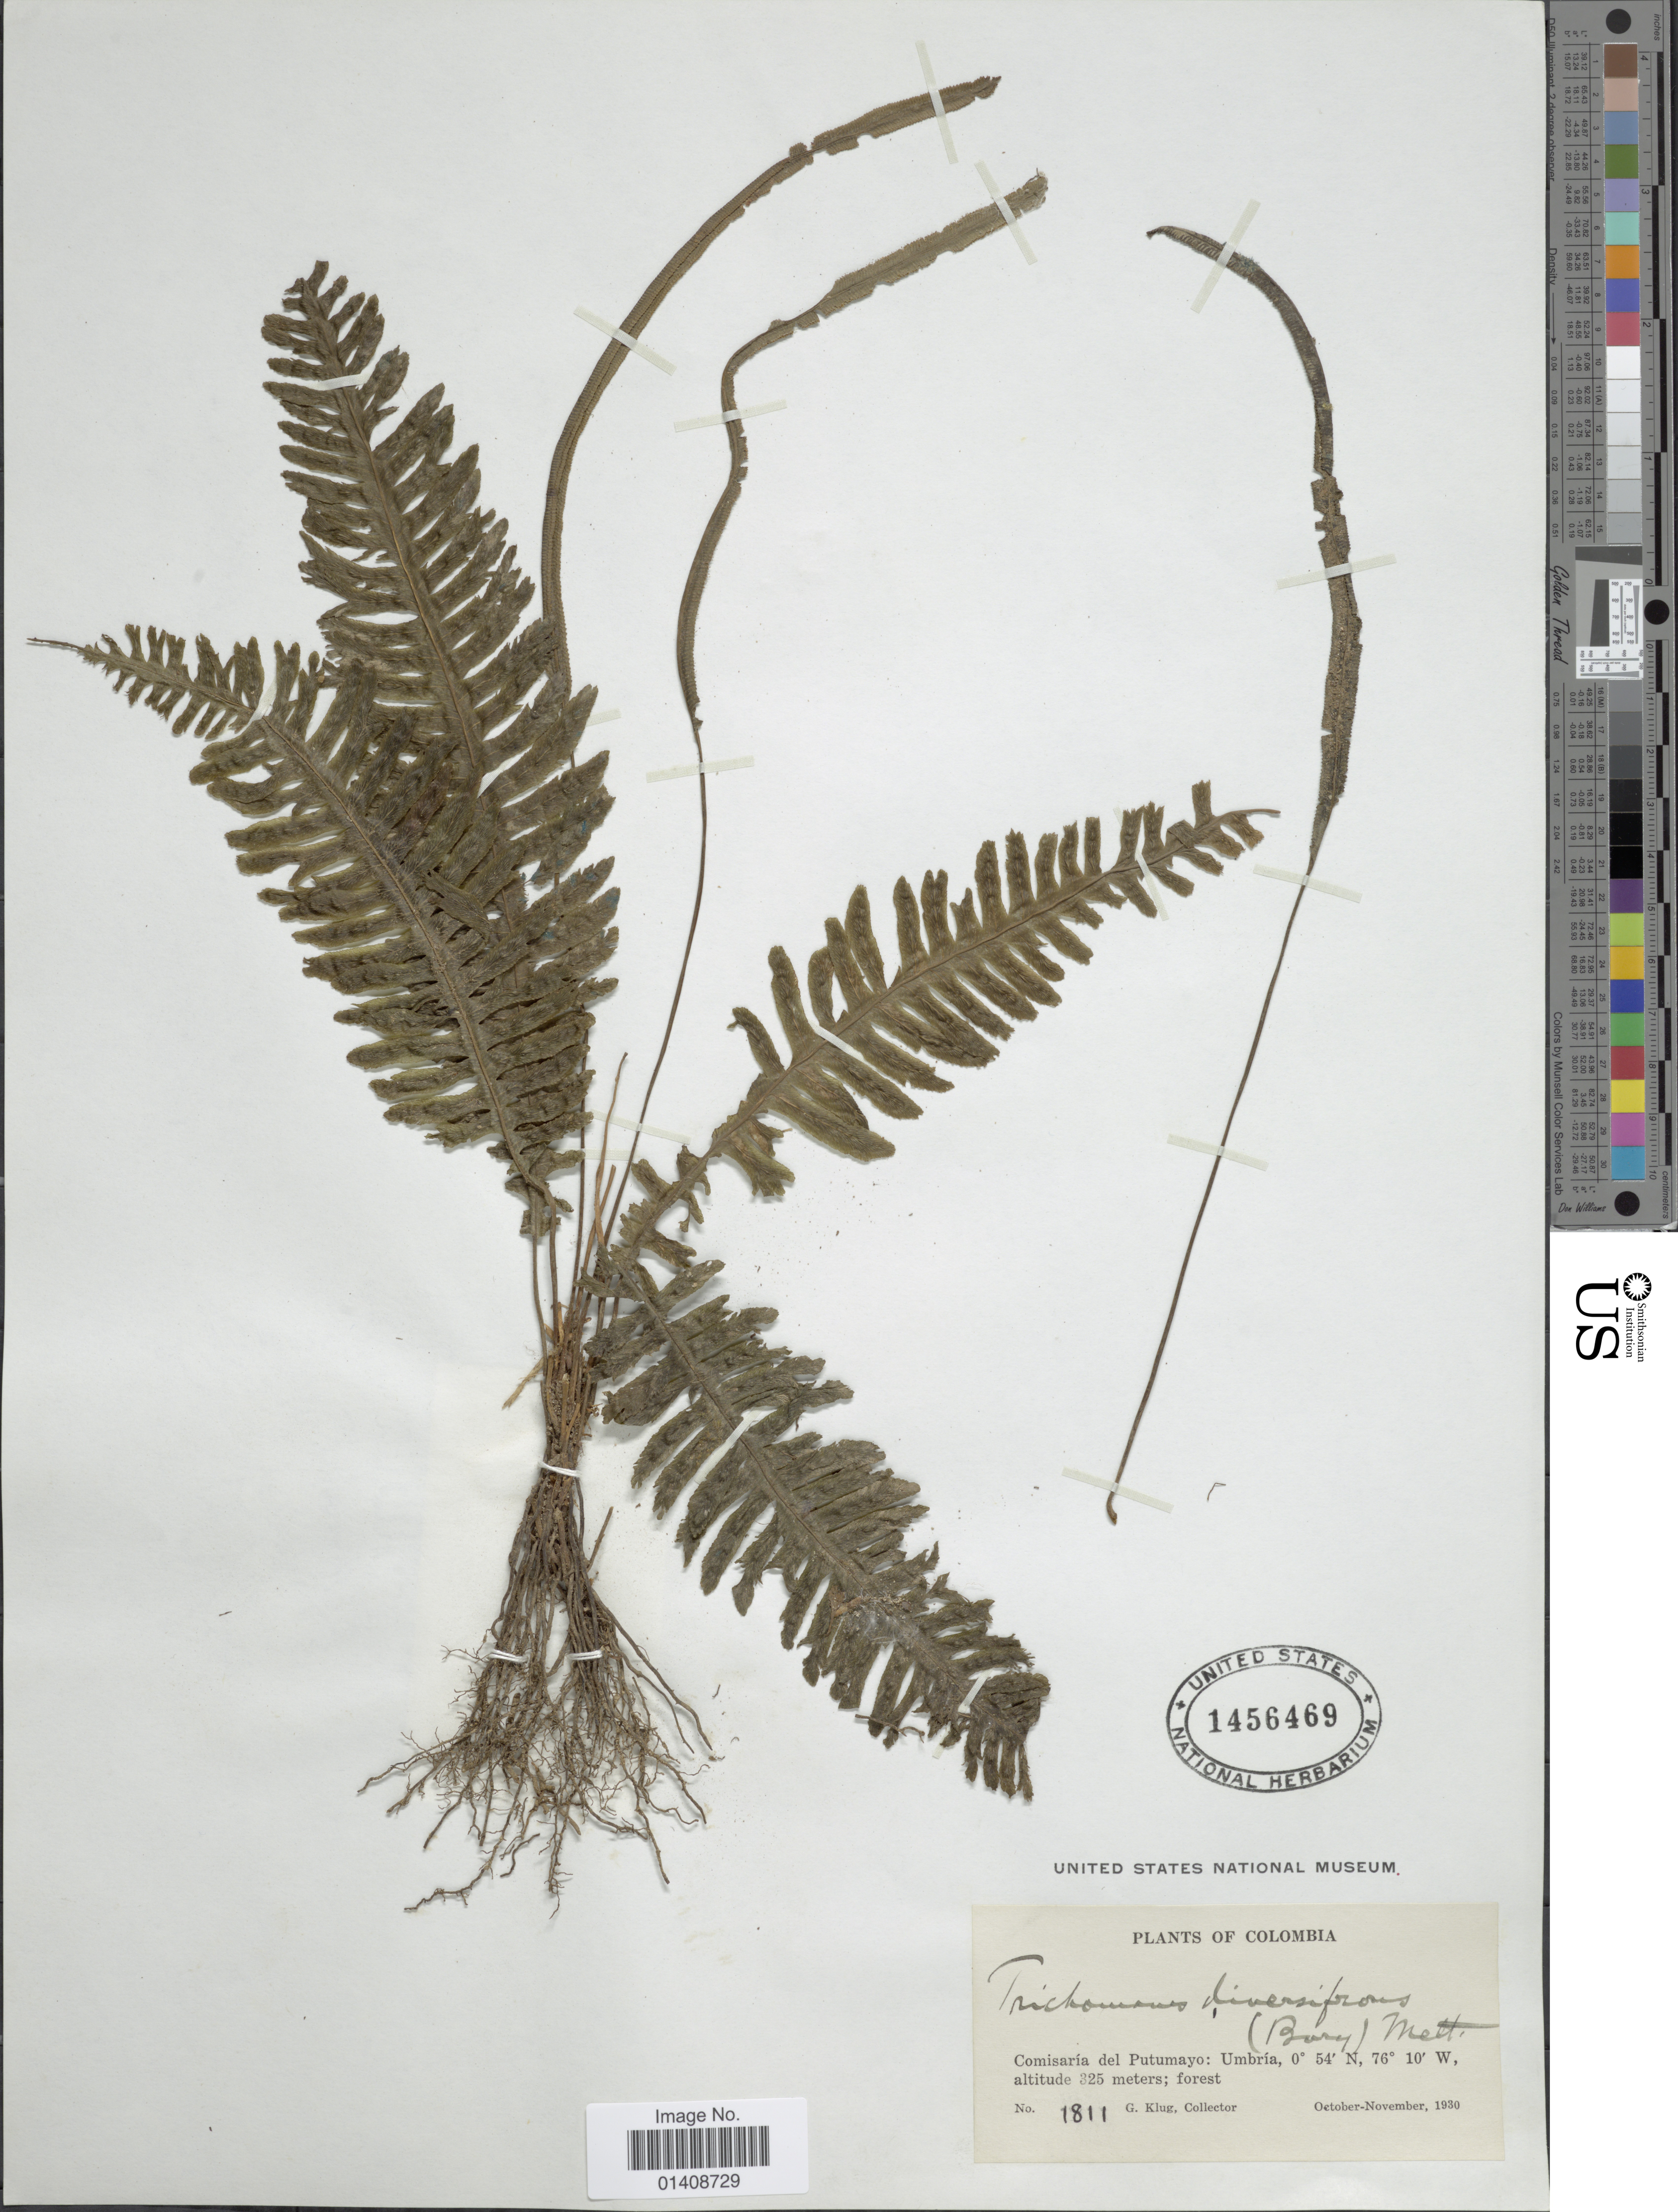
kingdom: Plantae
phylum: Tracheophyta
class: Polypodiopsida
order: Hymenophyllales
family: Hymenophyllaceae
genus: Trichomanes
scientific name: Trichomanes diversifrons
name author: (Bory) Mett. ex Sadeb.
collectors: G. Klug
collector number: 1811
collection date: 1930-10/1930-11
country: Colombia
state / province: Putumayo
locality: Comisaria del Putumayo: Umbria.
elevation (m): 325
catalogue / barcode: US 1456469